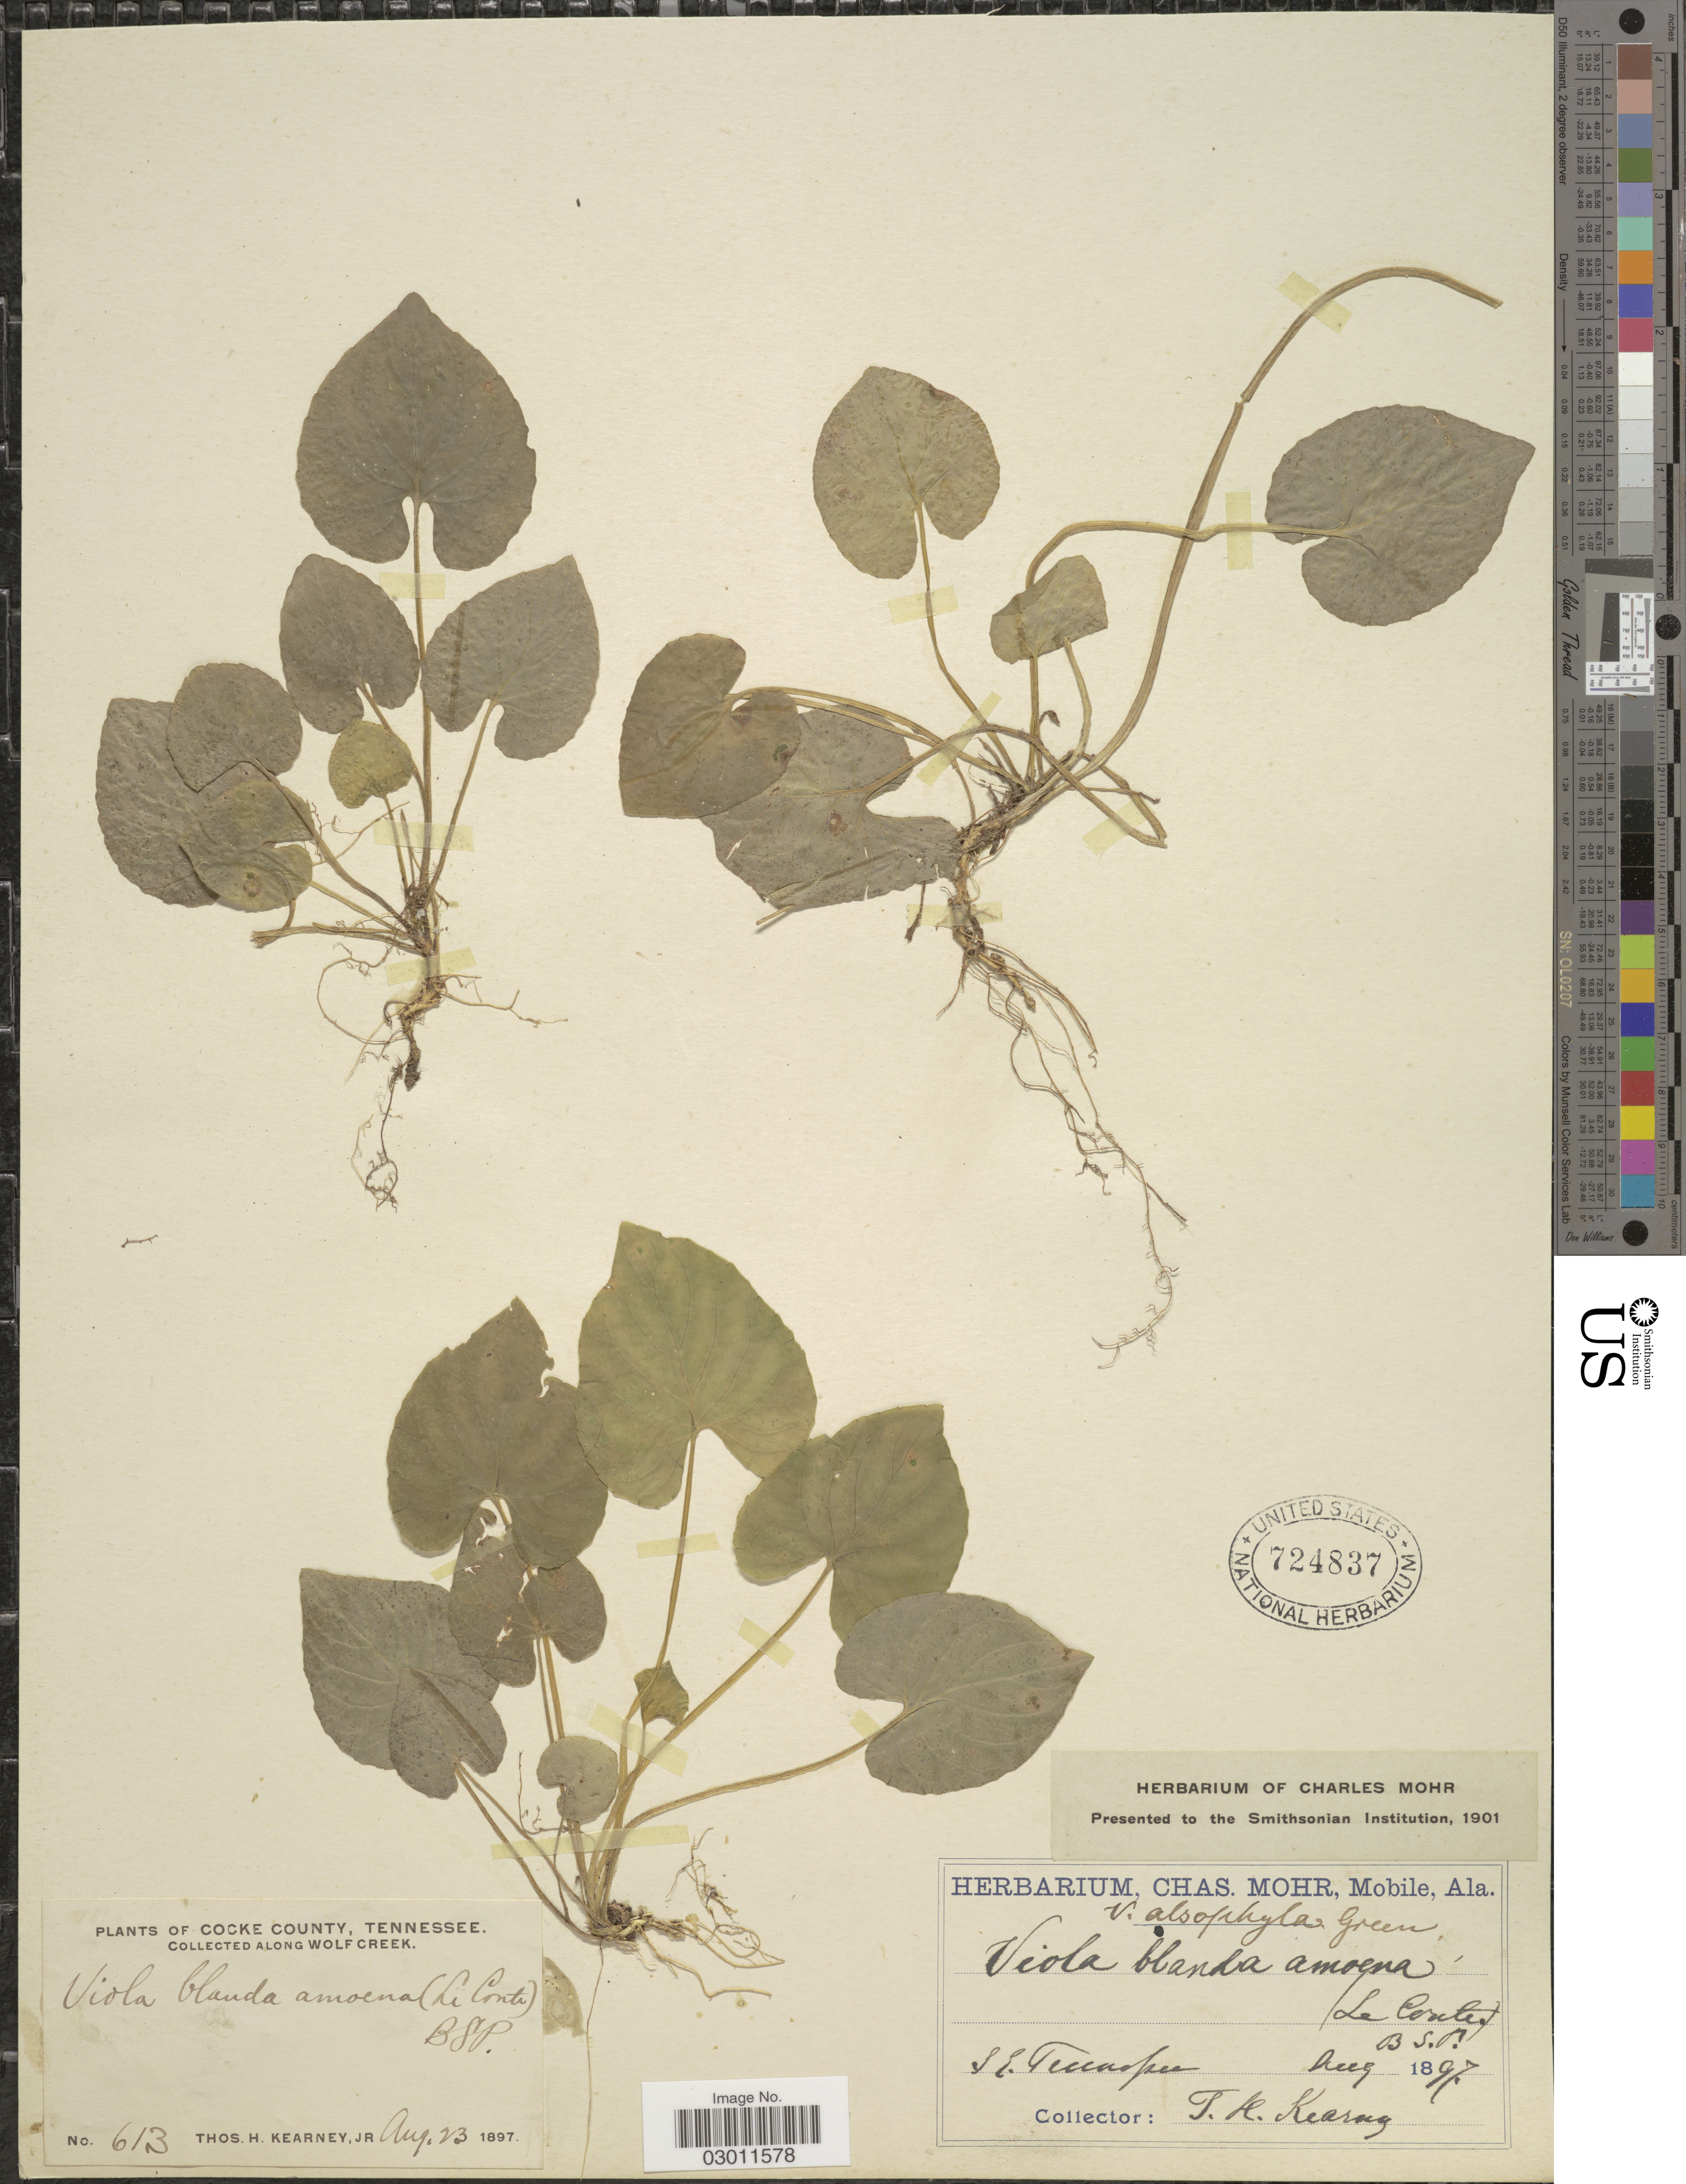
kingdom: Plantae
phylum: Tracheophyta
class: Magnoliopsida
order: Malpighiales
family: Violaceae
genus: Viola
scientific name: Viola alsophila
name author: Greene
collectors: T. H. Kearney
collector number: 613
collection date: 1897-08-23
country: United States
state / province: Tennessee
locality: Cocke County, along Wolf Creek.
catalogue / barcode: US 724837